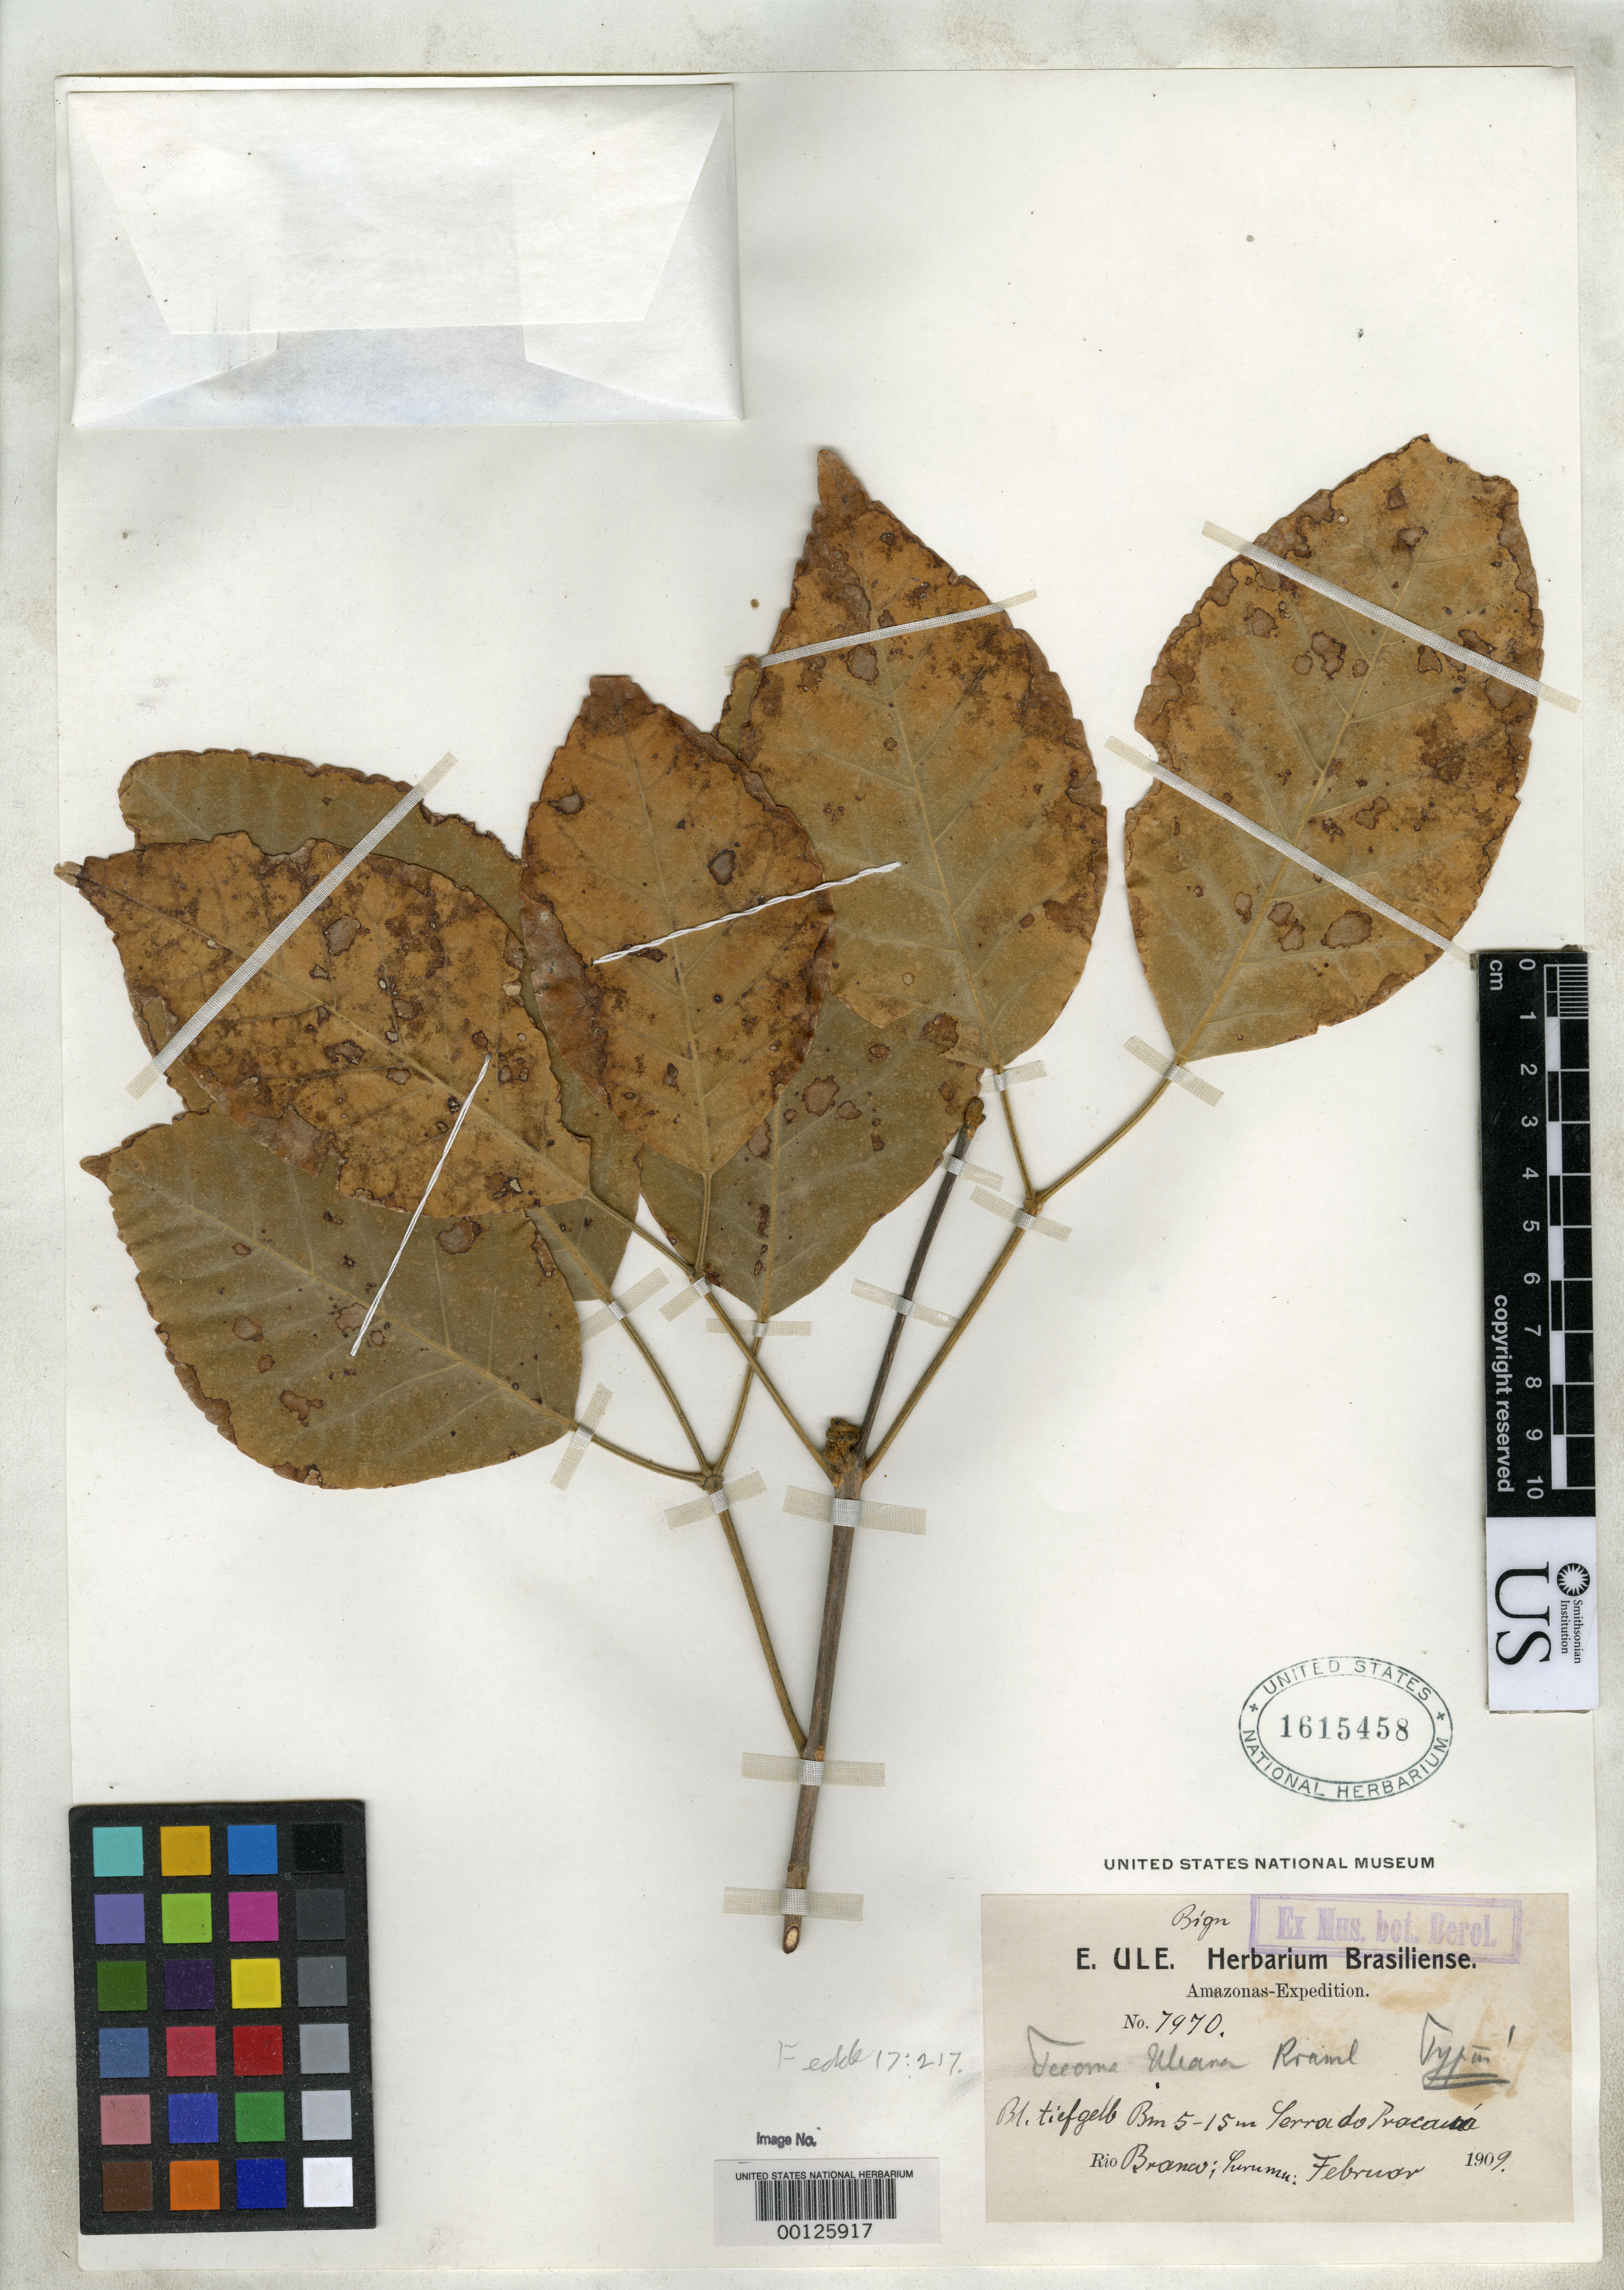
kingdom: Plantae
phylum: Tracheophyta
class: Magnoliopsida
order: Lamiales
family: Bignoniaceae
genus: Tecoma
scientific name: Tecoma uleana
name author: Kraenzl.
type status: Isotype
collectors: E. H. Ule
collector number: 7970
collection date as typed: Feb 1909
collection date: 1909-02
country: Brazil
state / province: Acre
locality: Serra do Pracana, Rio Branco, Sumuru.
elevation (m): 5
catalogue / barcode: US 1615458